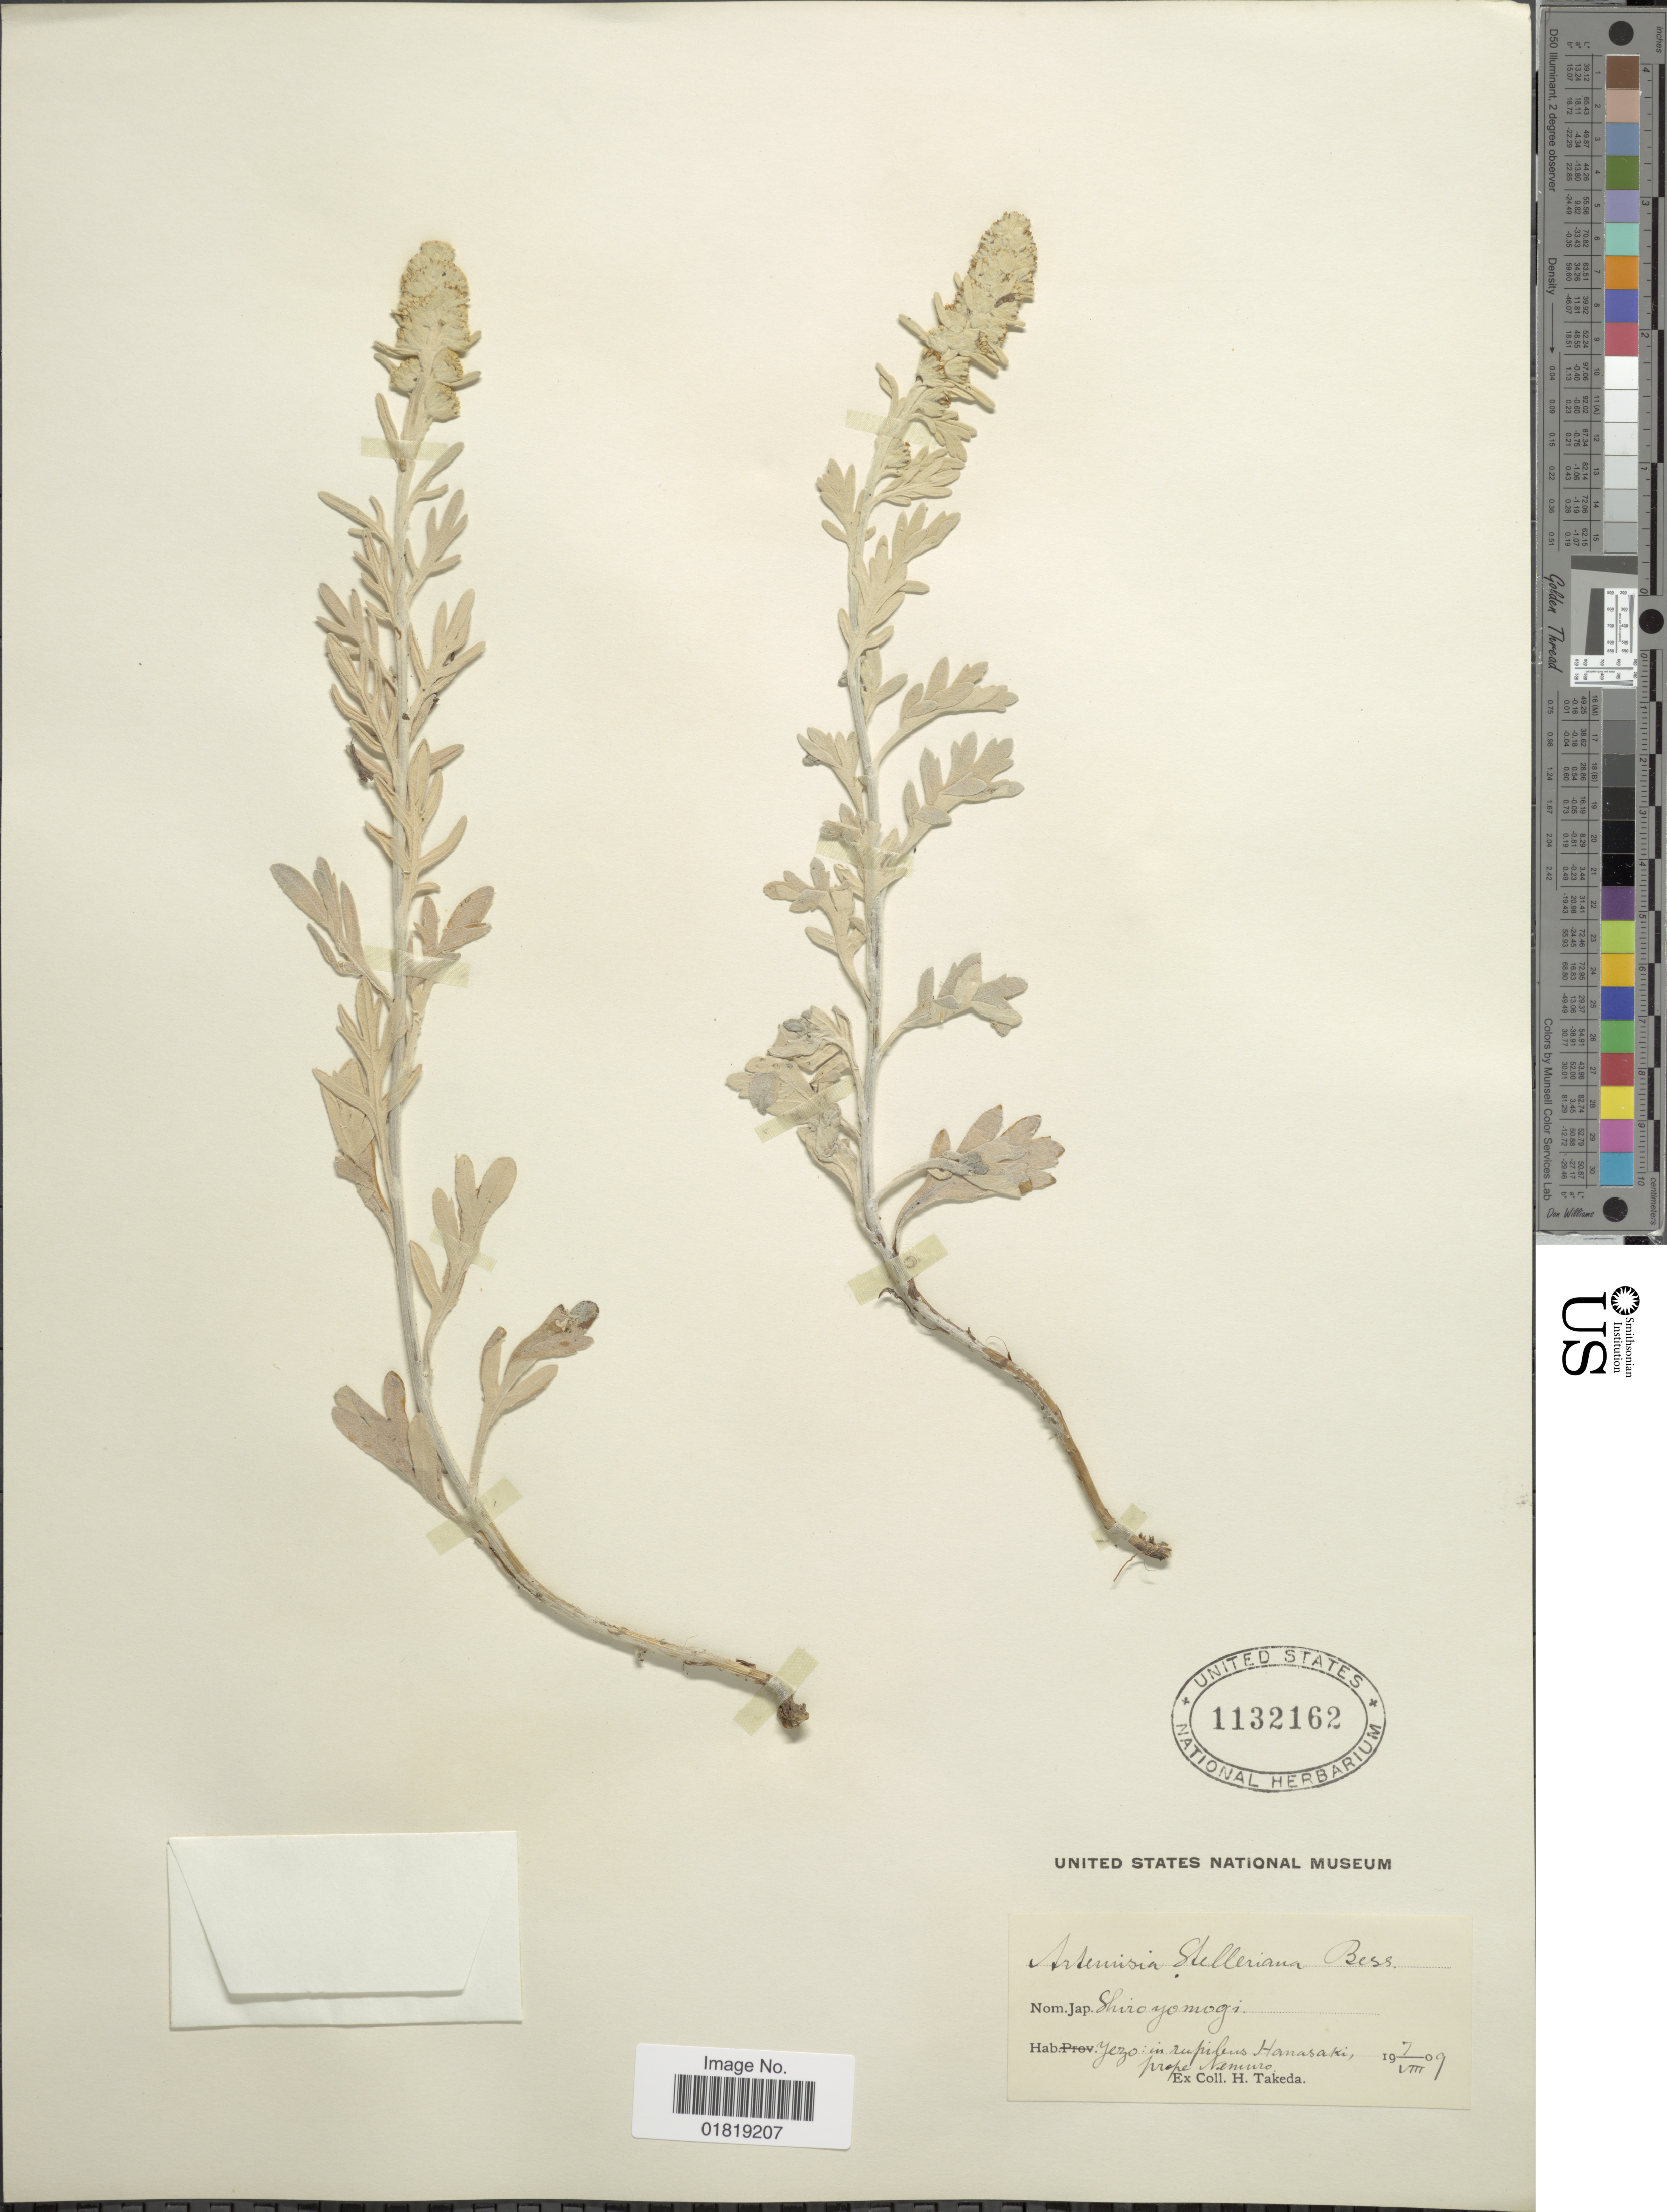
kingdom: Plantae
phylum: Tracheophyta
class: Magnoliopsida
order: Asterales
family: Asteraceae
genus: Artemisia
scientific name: Artemisia stelleriana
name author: Besser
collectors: H. Takeda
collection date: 1909-08-07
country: Japan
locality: Yezo: in rupibus Hanasaki, prope Nemuro.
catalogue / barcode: US 1132162